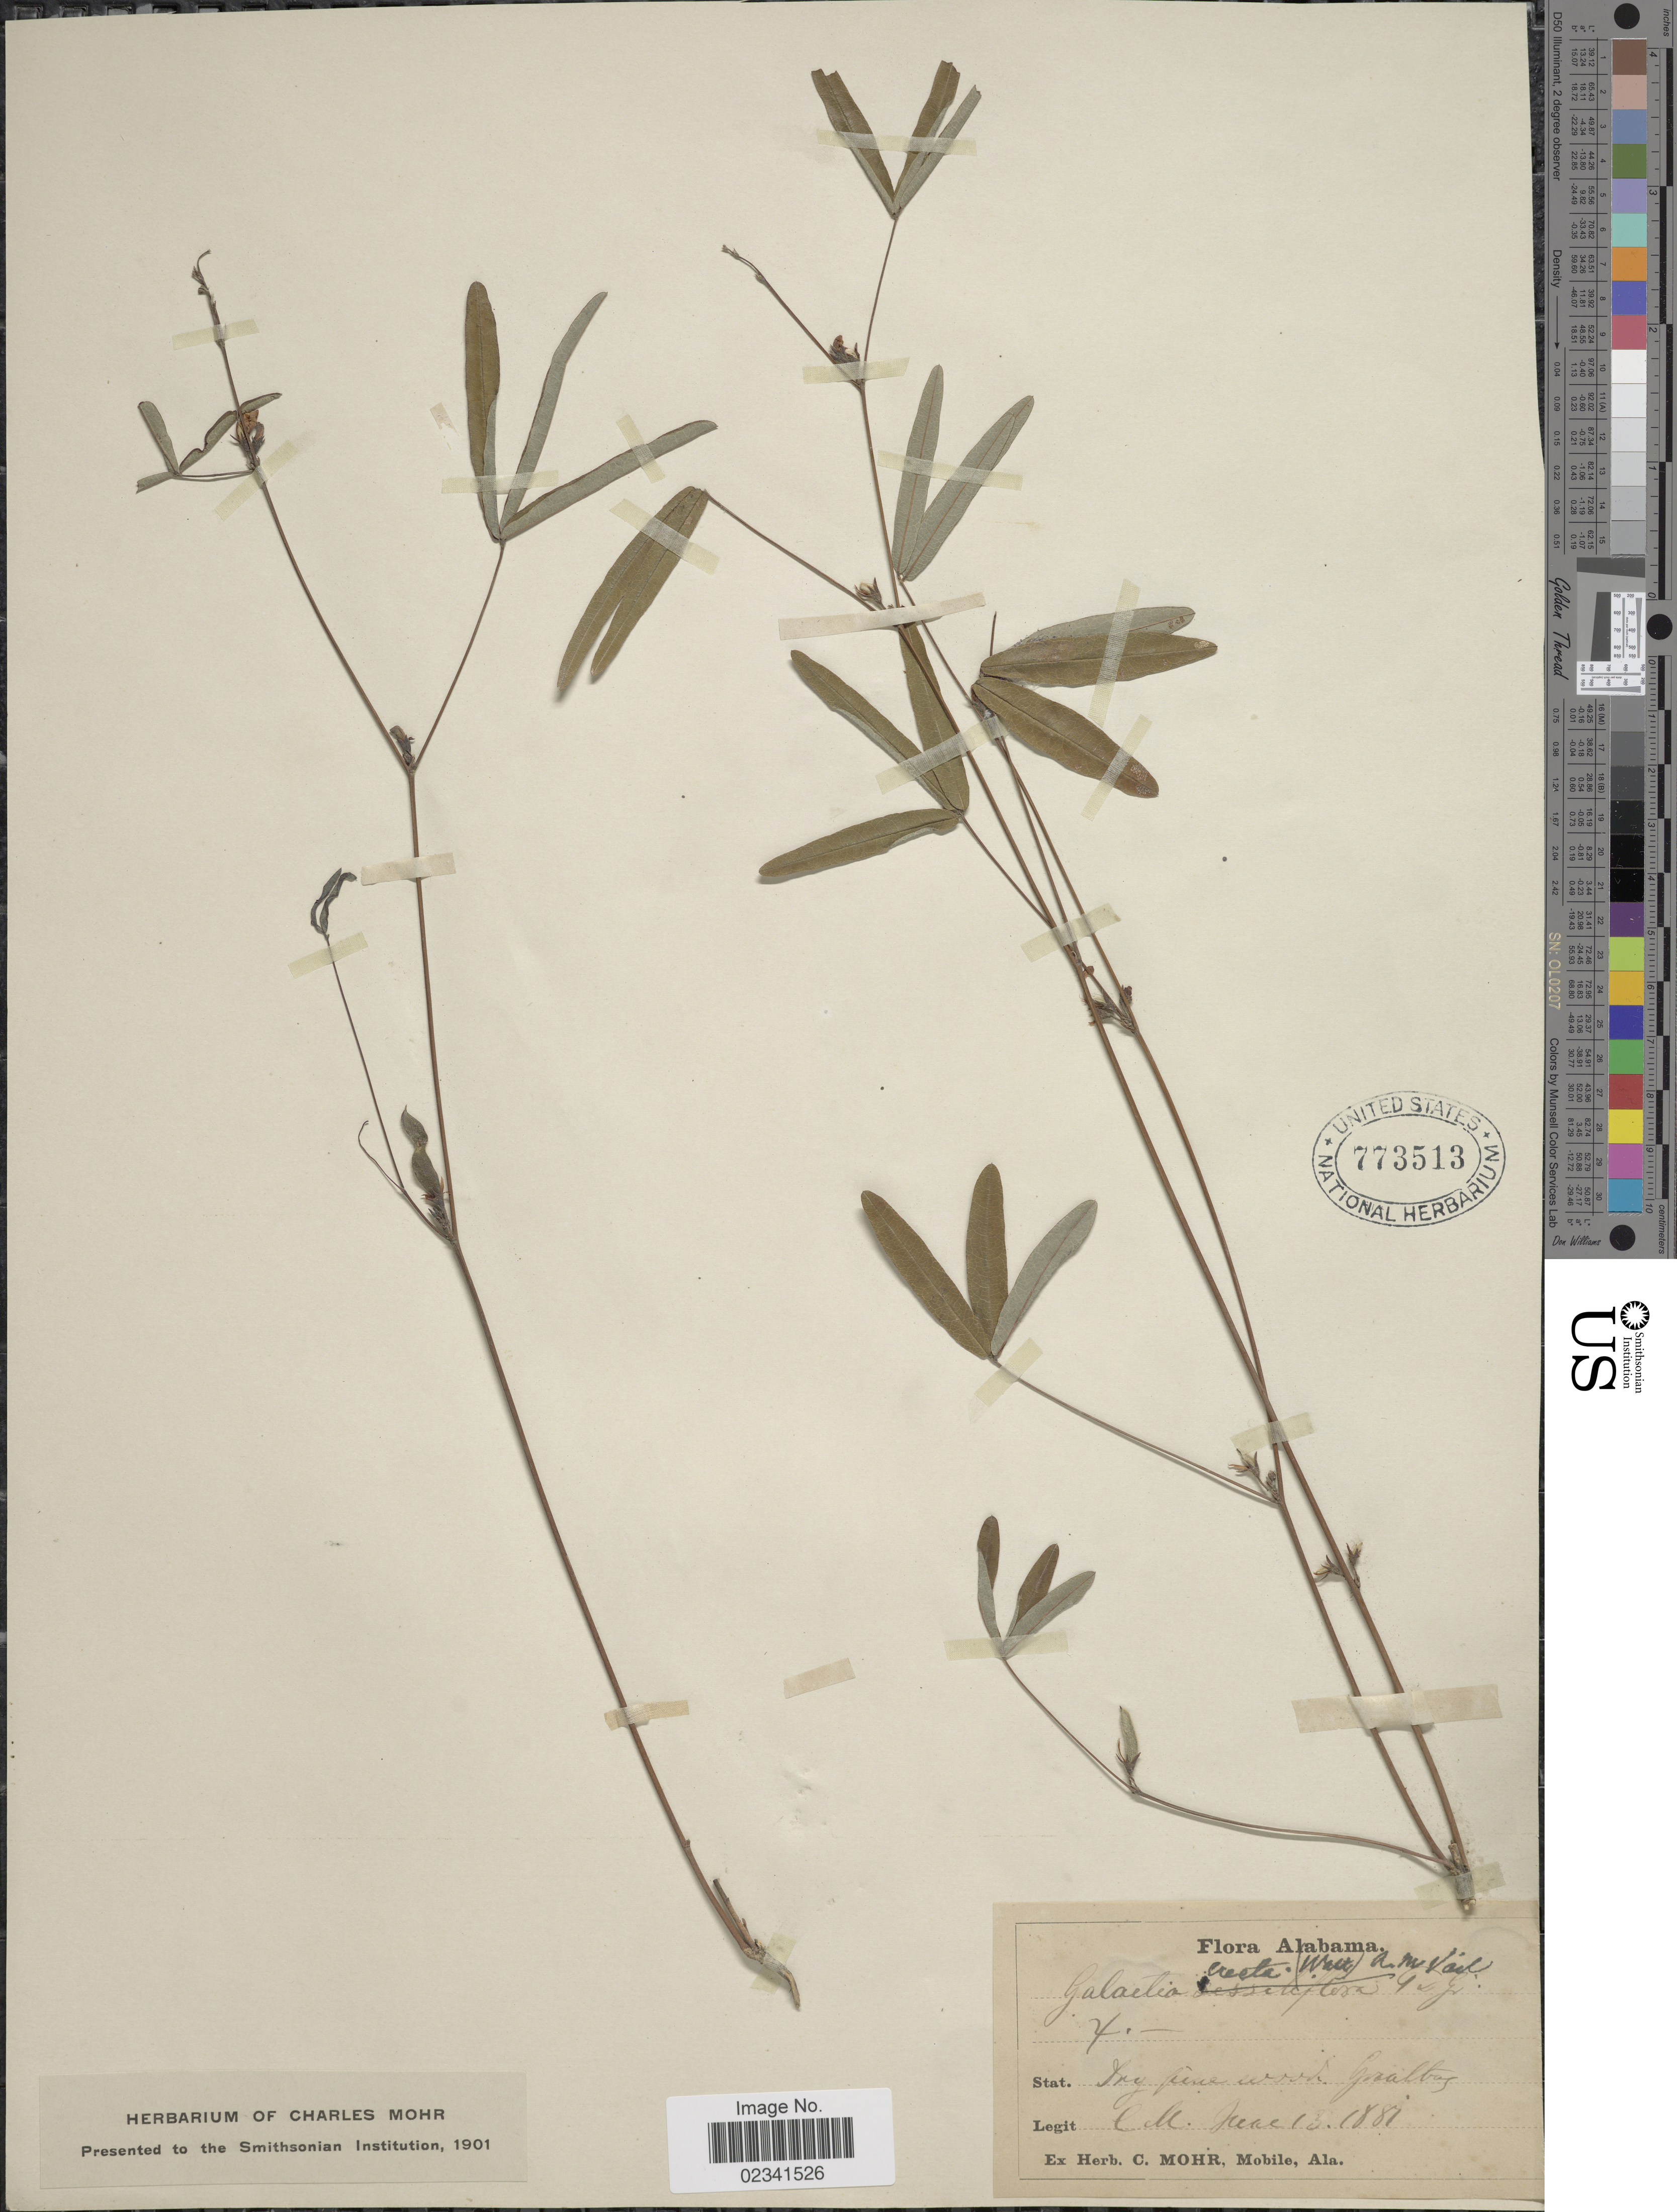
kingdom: Plantae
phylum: Tracheophyta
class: Magnoliopsida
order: Fabales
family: Fabaceae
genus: Galactia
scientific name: Galactia erecta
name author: (Walter) Vail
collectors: C. T. Mohr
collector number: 4*?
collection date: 1887-06-13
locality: Gralbay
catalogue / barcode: US 773513